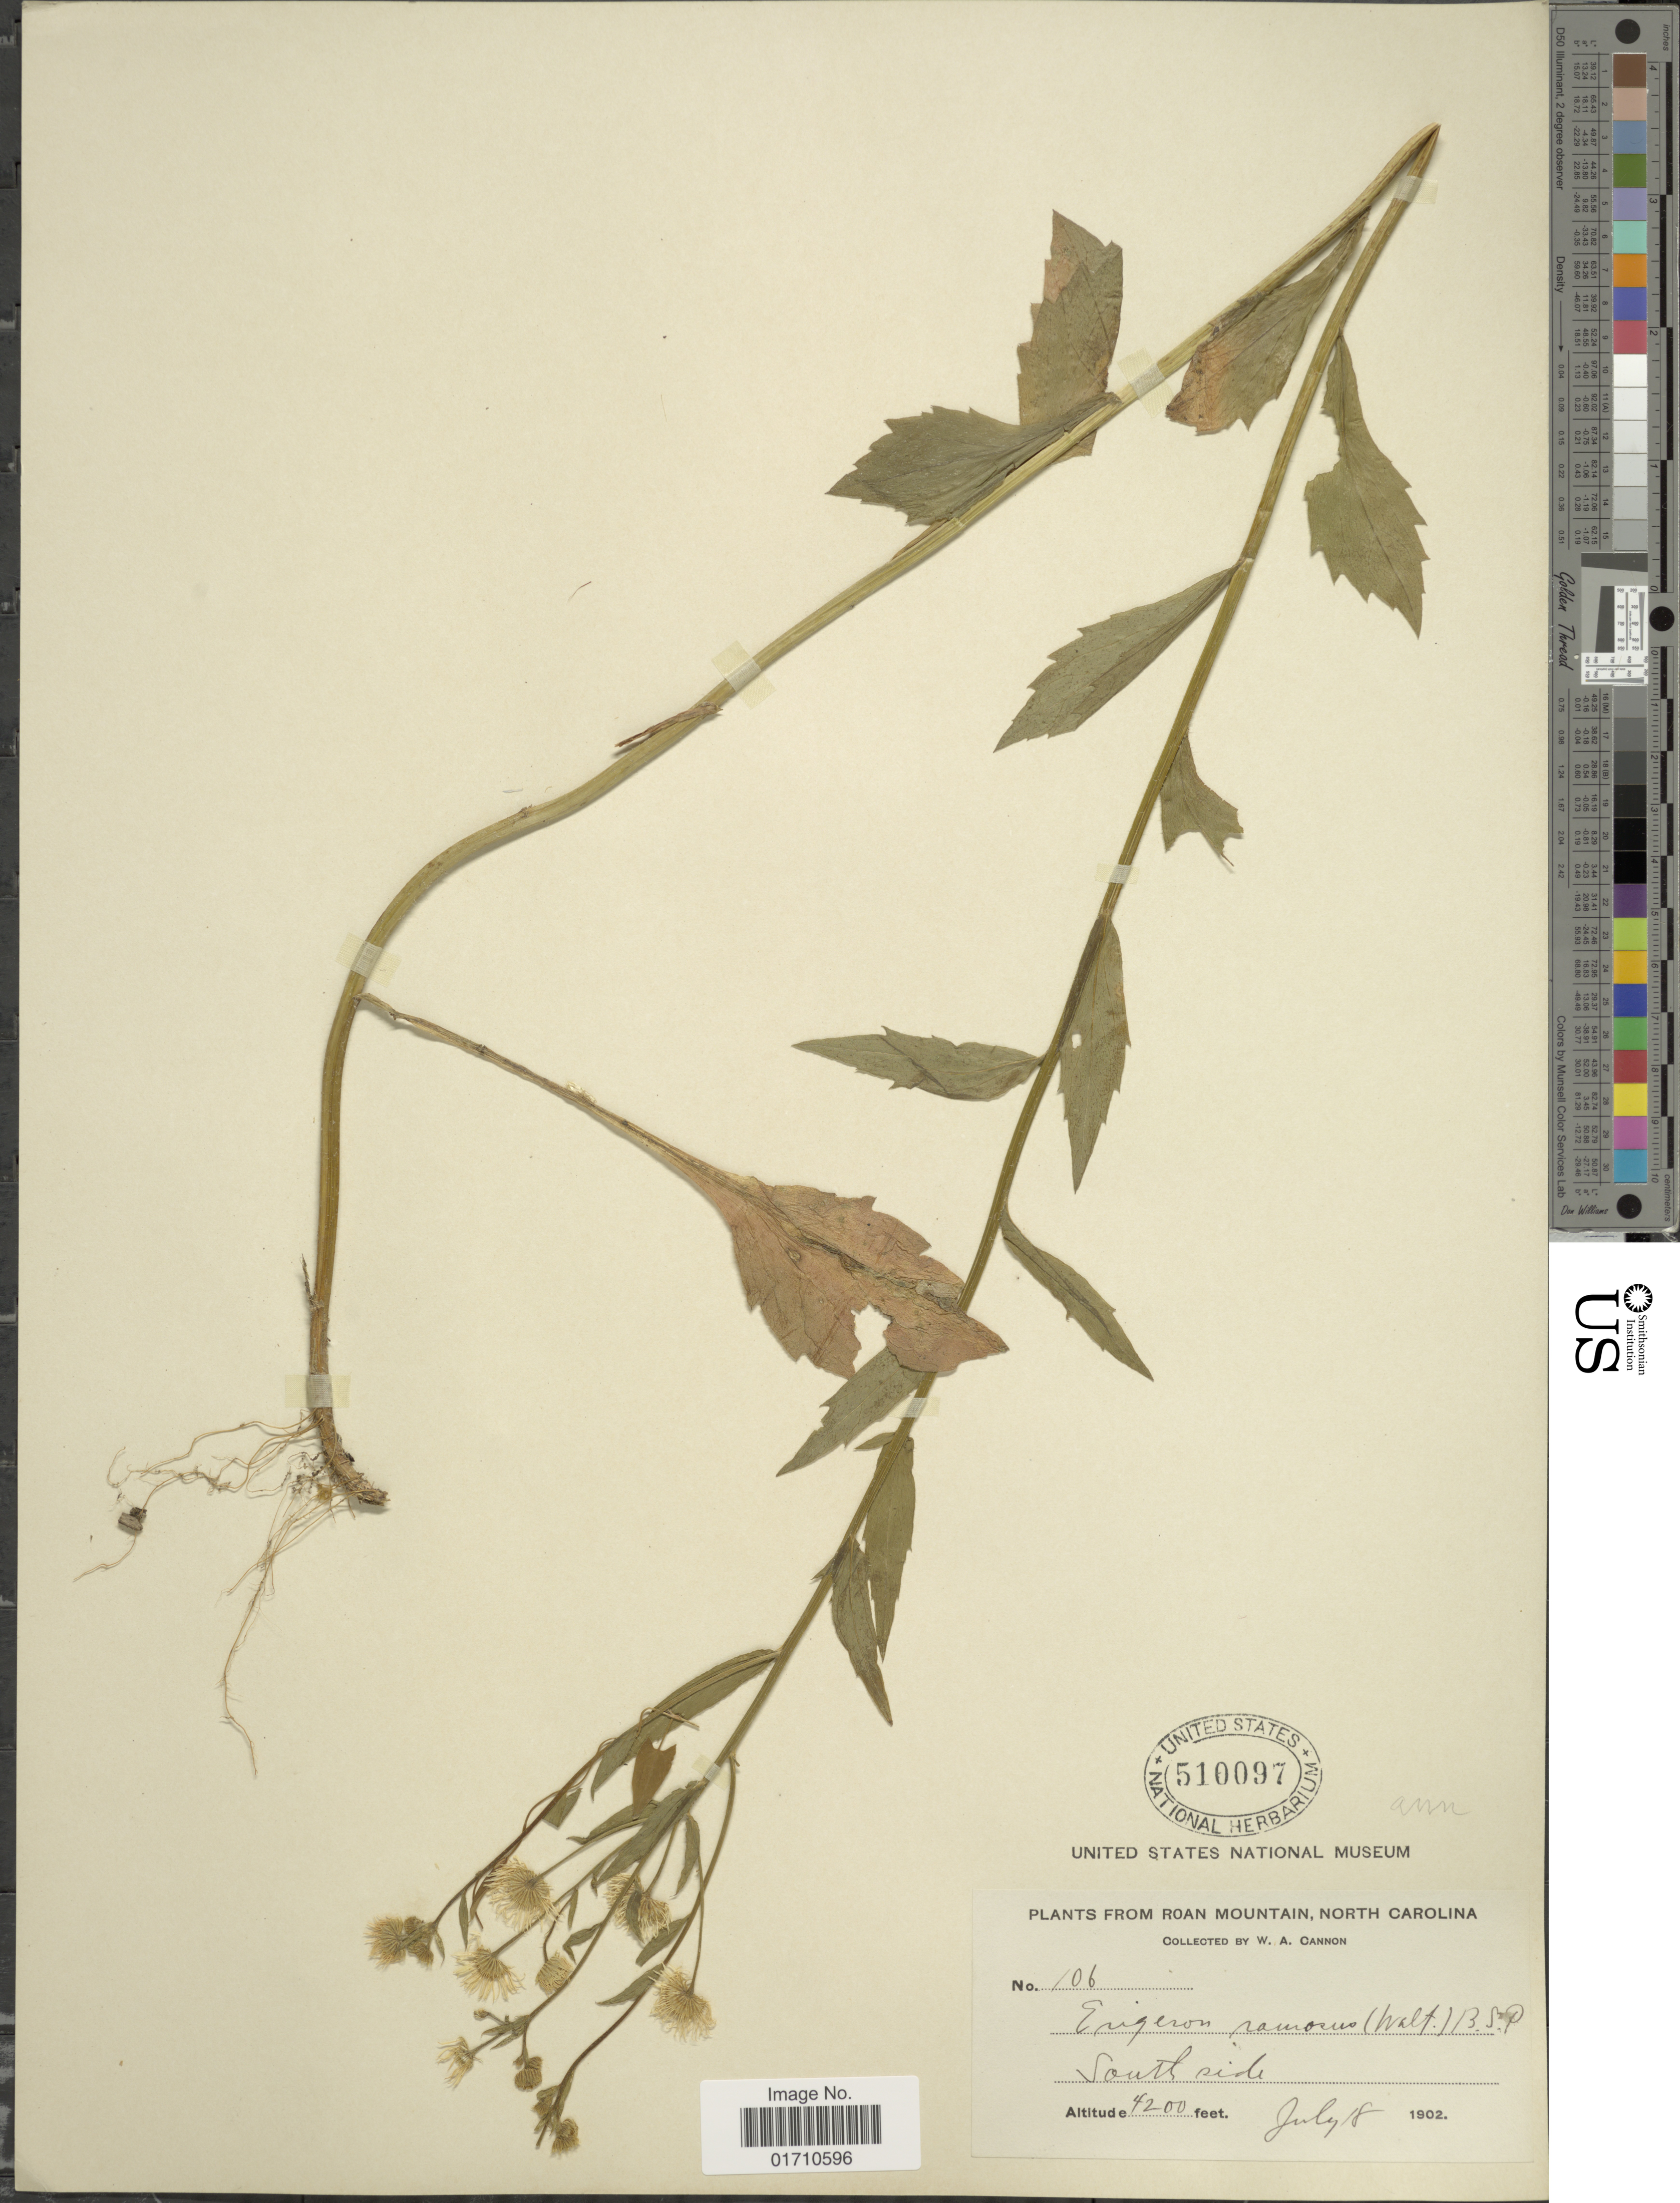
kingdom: Plantae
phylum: Tracheophyta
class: Magnoliopsida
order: Asterales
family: Asteraceae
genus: Erigeron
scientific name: Erigeron annuus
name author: (L.) Pers.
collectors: W. Cannon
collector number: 106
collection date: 1902-07-18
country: United States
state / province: North Carolina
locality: From Roan Mountain, South side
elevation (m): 1280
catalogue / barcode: US 510097